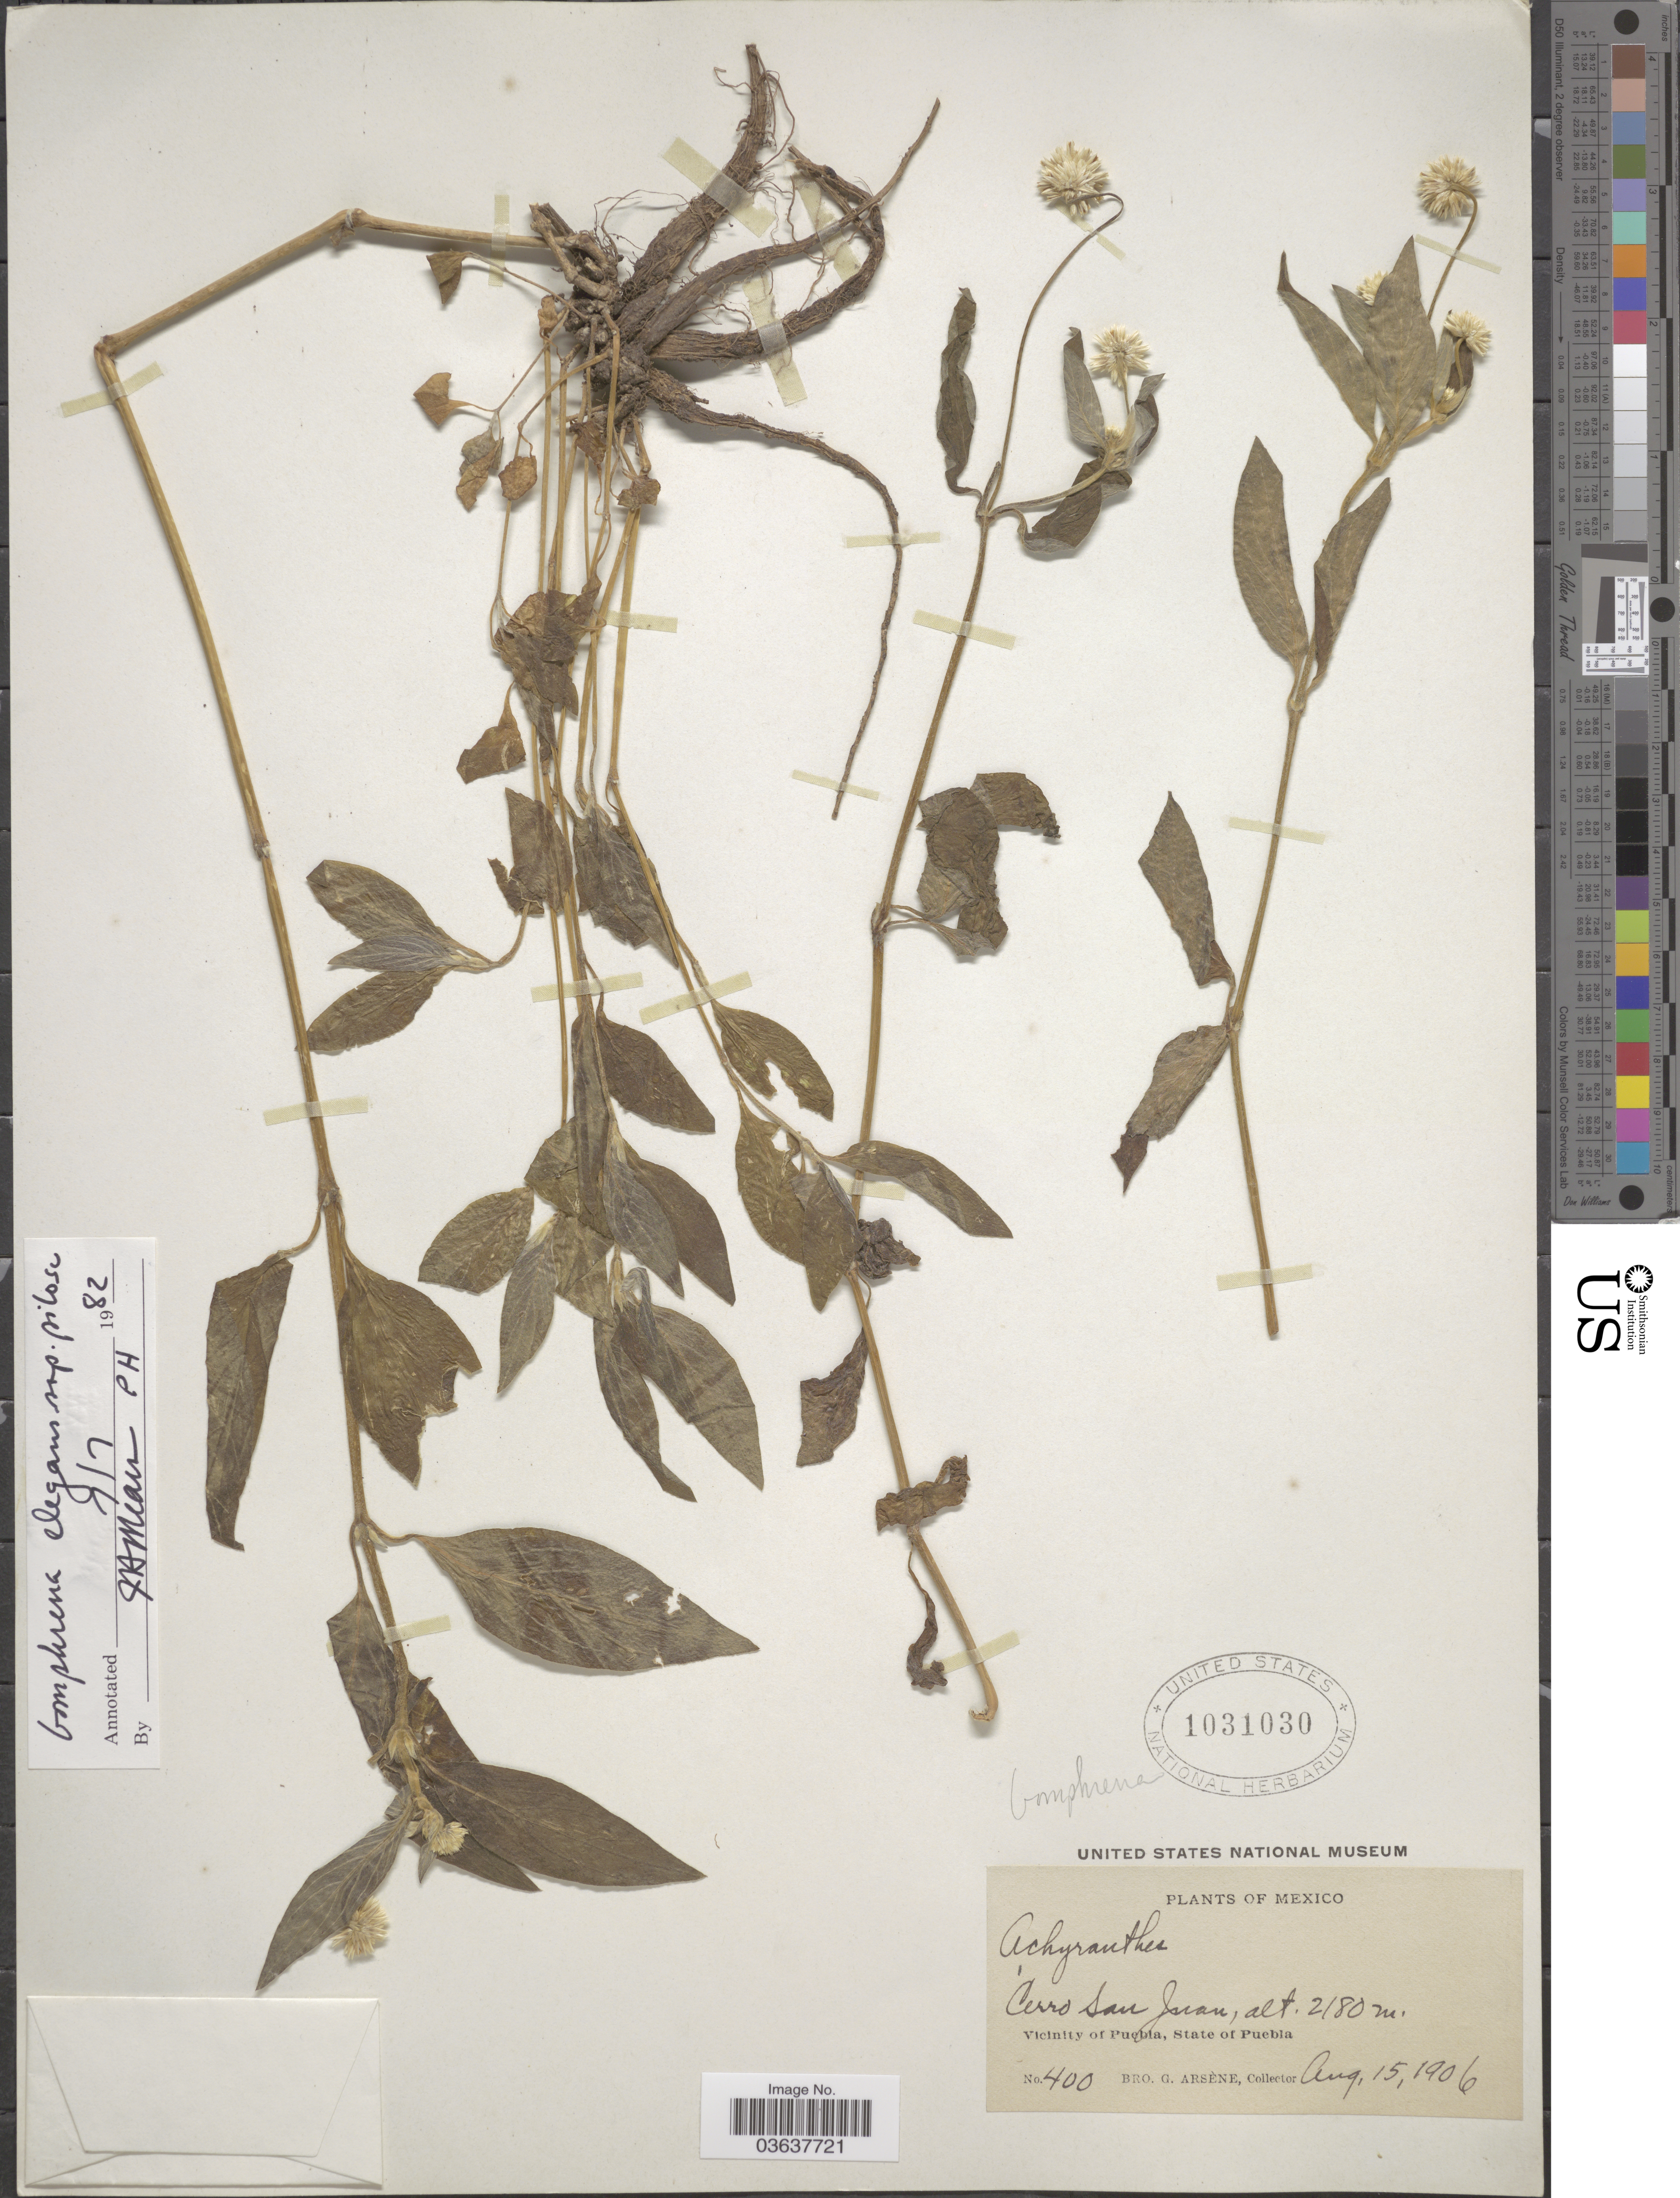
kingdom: Plantae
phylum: Tracheophyta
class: Magnoliopsida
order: Caryophyllales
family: Amaranthaceae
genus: Gomphrena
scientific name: Gomphrena elegans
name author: Mart.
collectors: Bro. G. Arsène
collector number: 400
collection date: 1906-08-15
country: Mexico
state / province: Puebla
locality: Cerro San Juan. Vicinity of Puebla.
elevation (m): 2180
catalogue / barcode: US 1031030